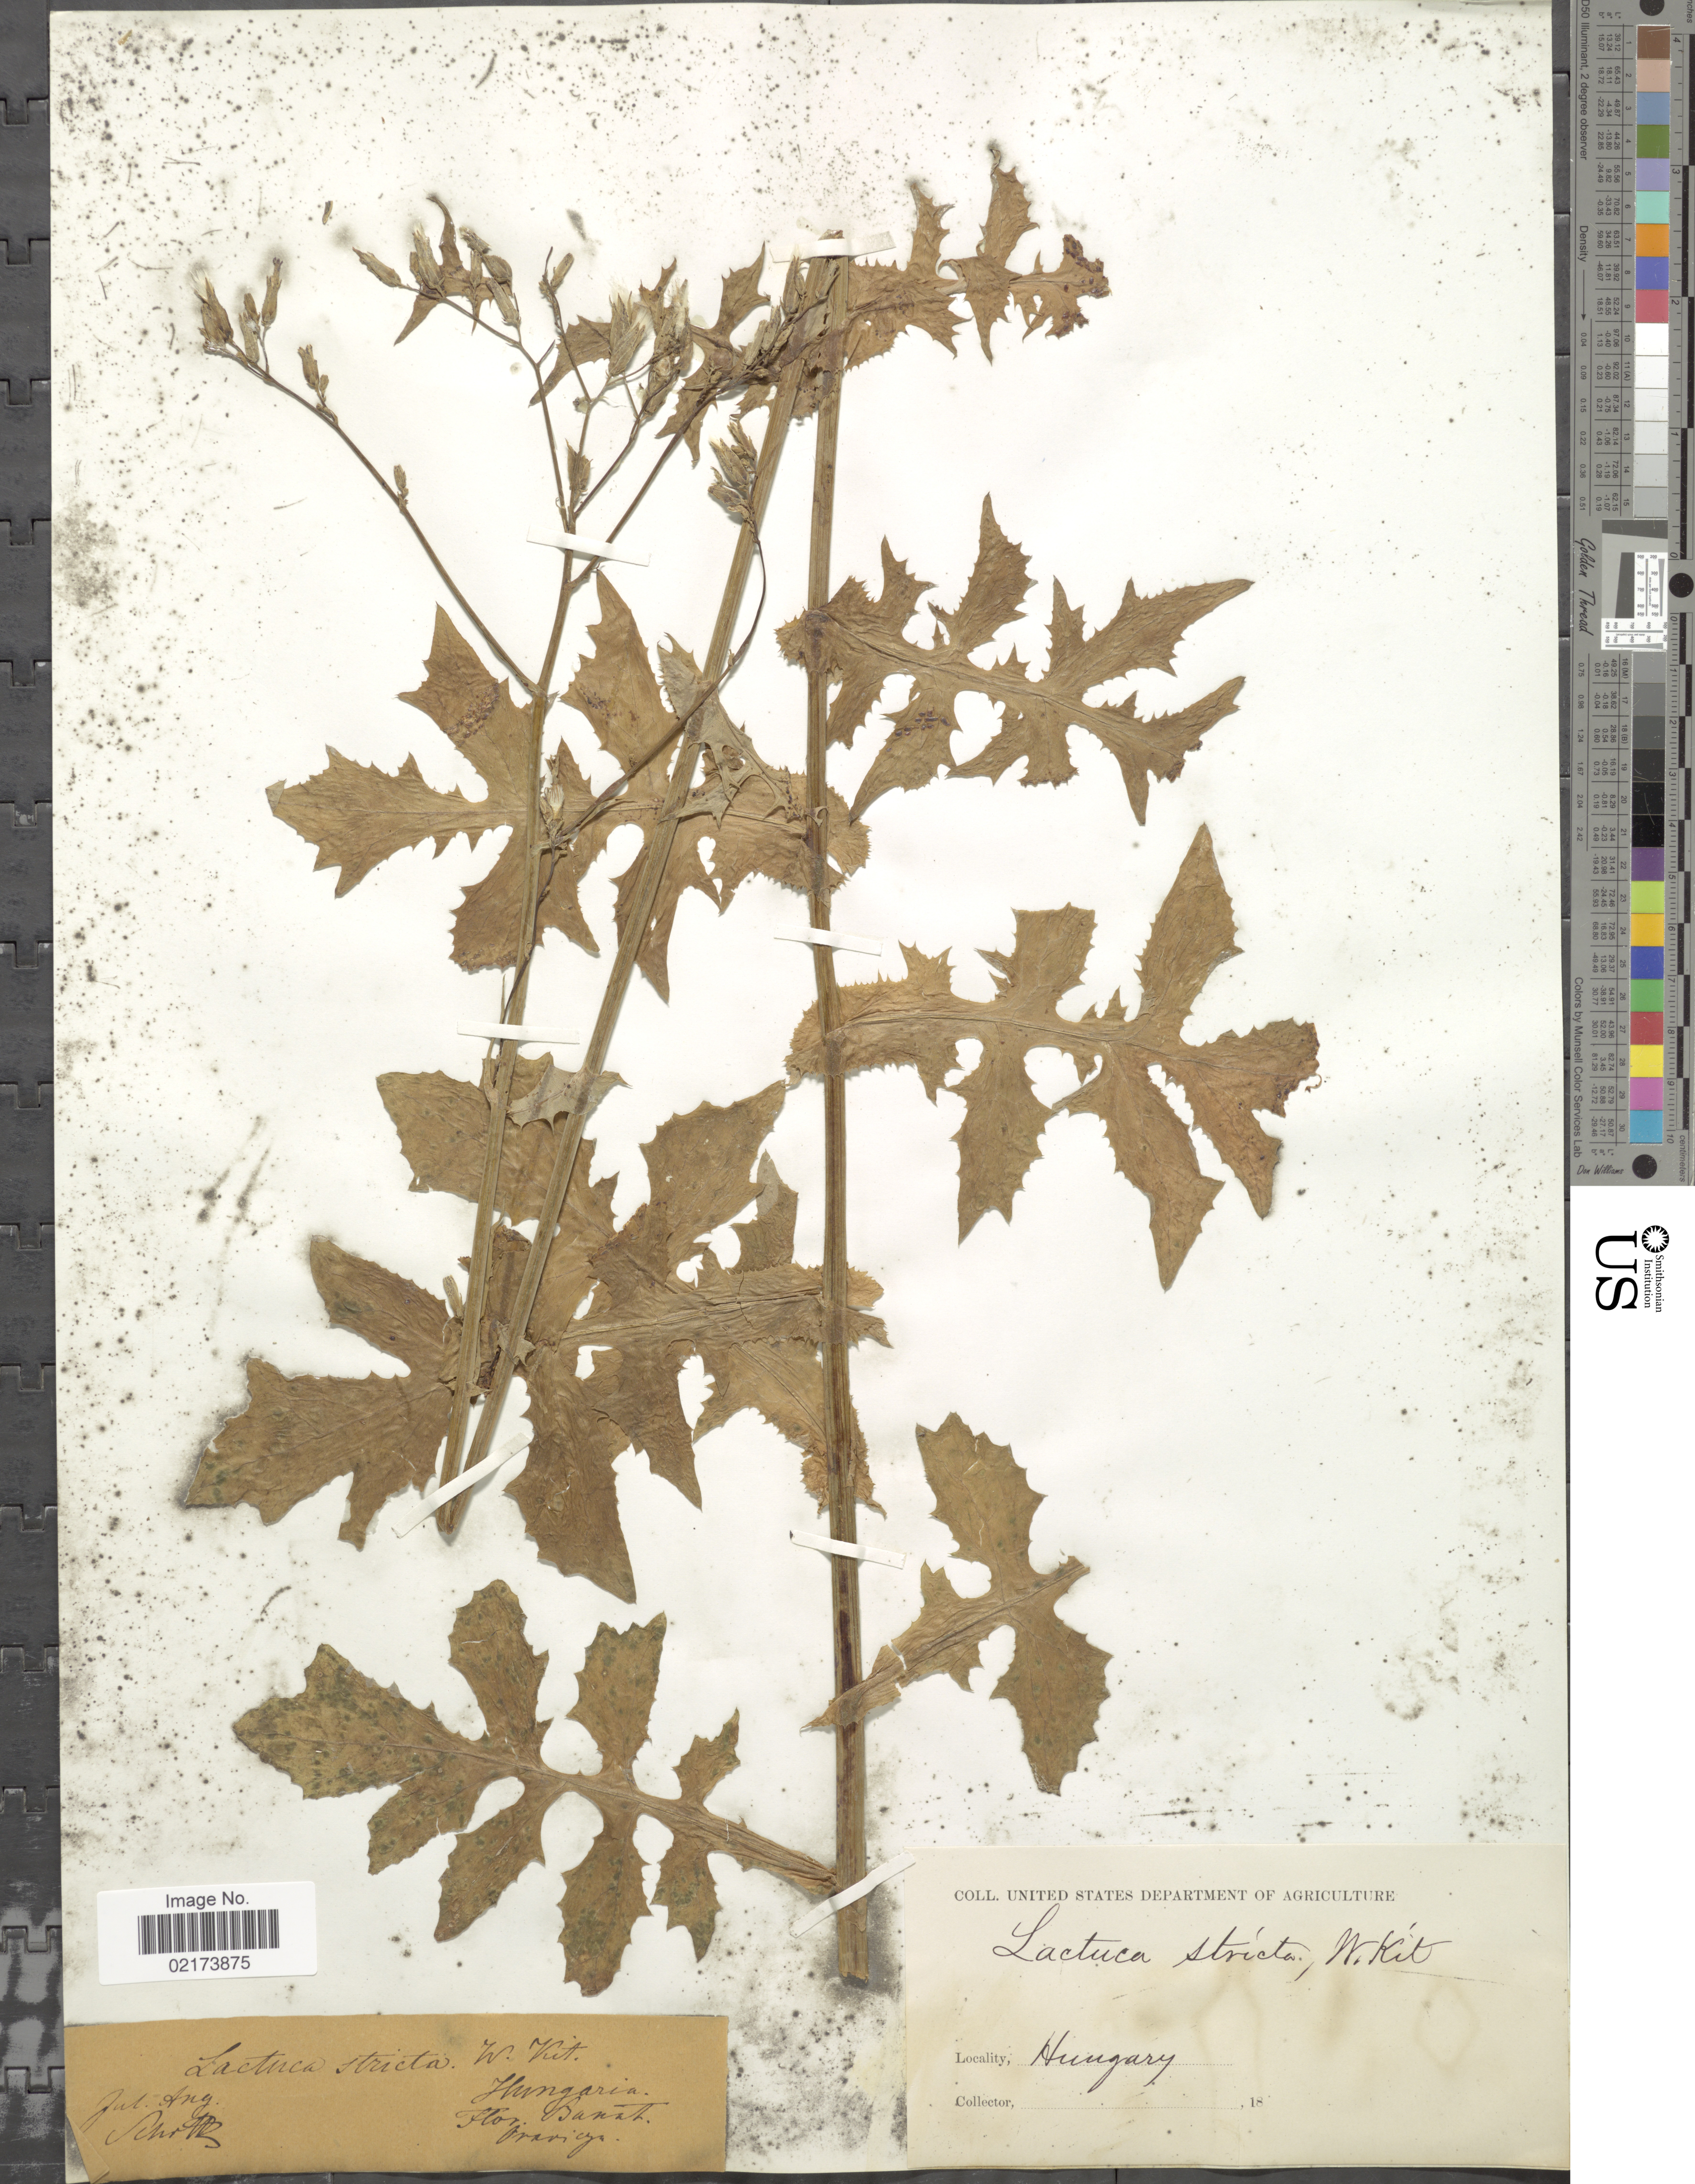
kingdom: Plantae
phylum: Tracheophyta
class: Magnoliopsida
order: Asterales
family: Asteraceae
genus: Lactuca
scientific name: Lactuca stricta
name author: Waldst. & Kit.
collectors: Schott, --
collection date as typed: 18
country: Romania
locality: Flor. Banat, Oravicza